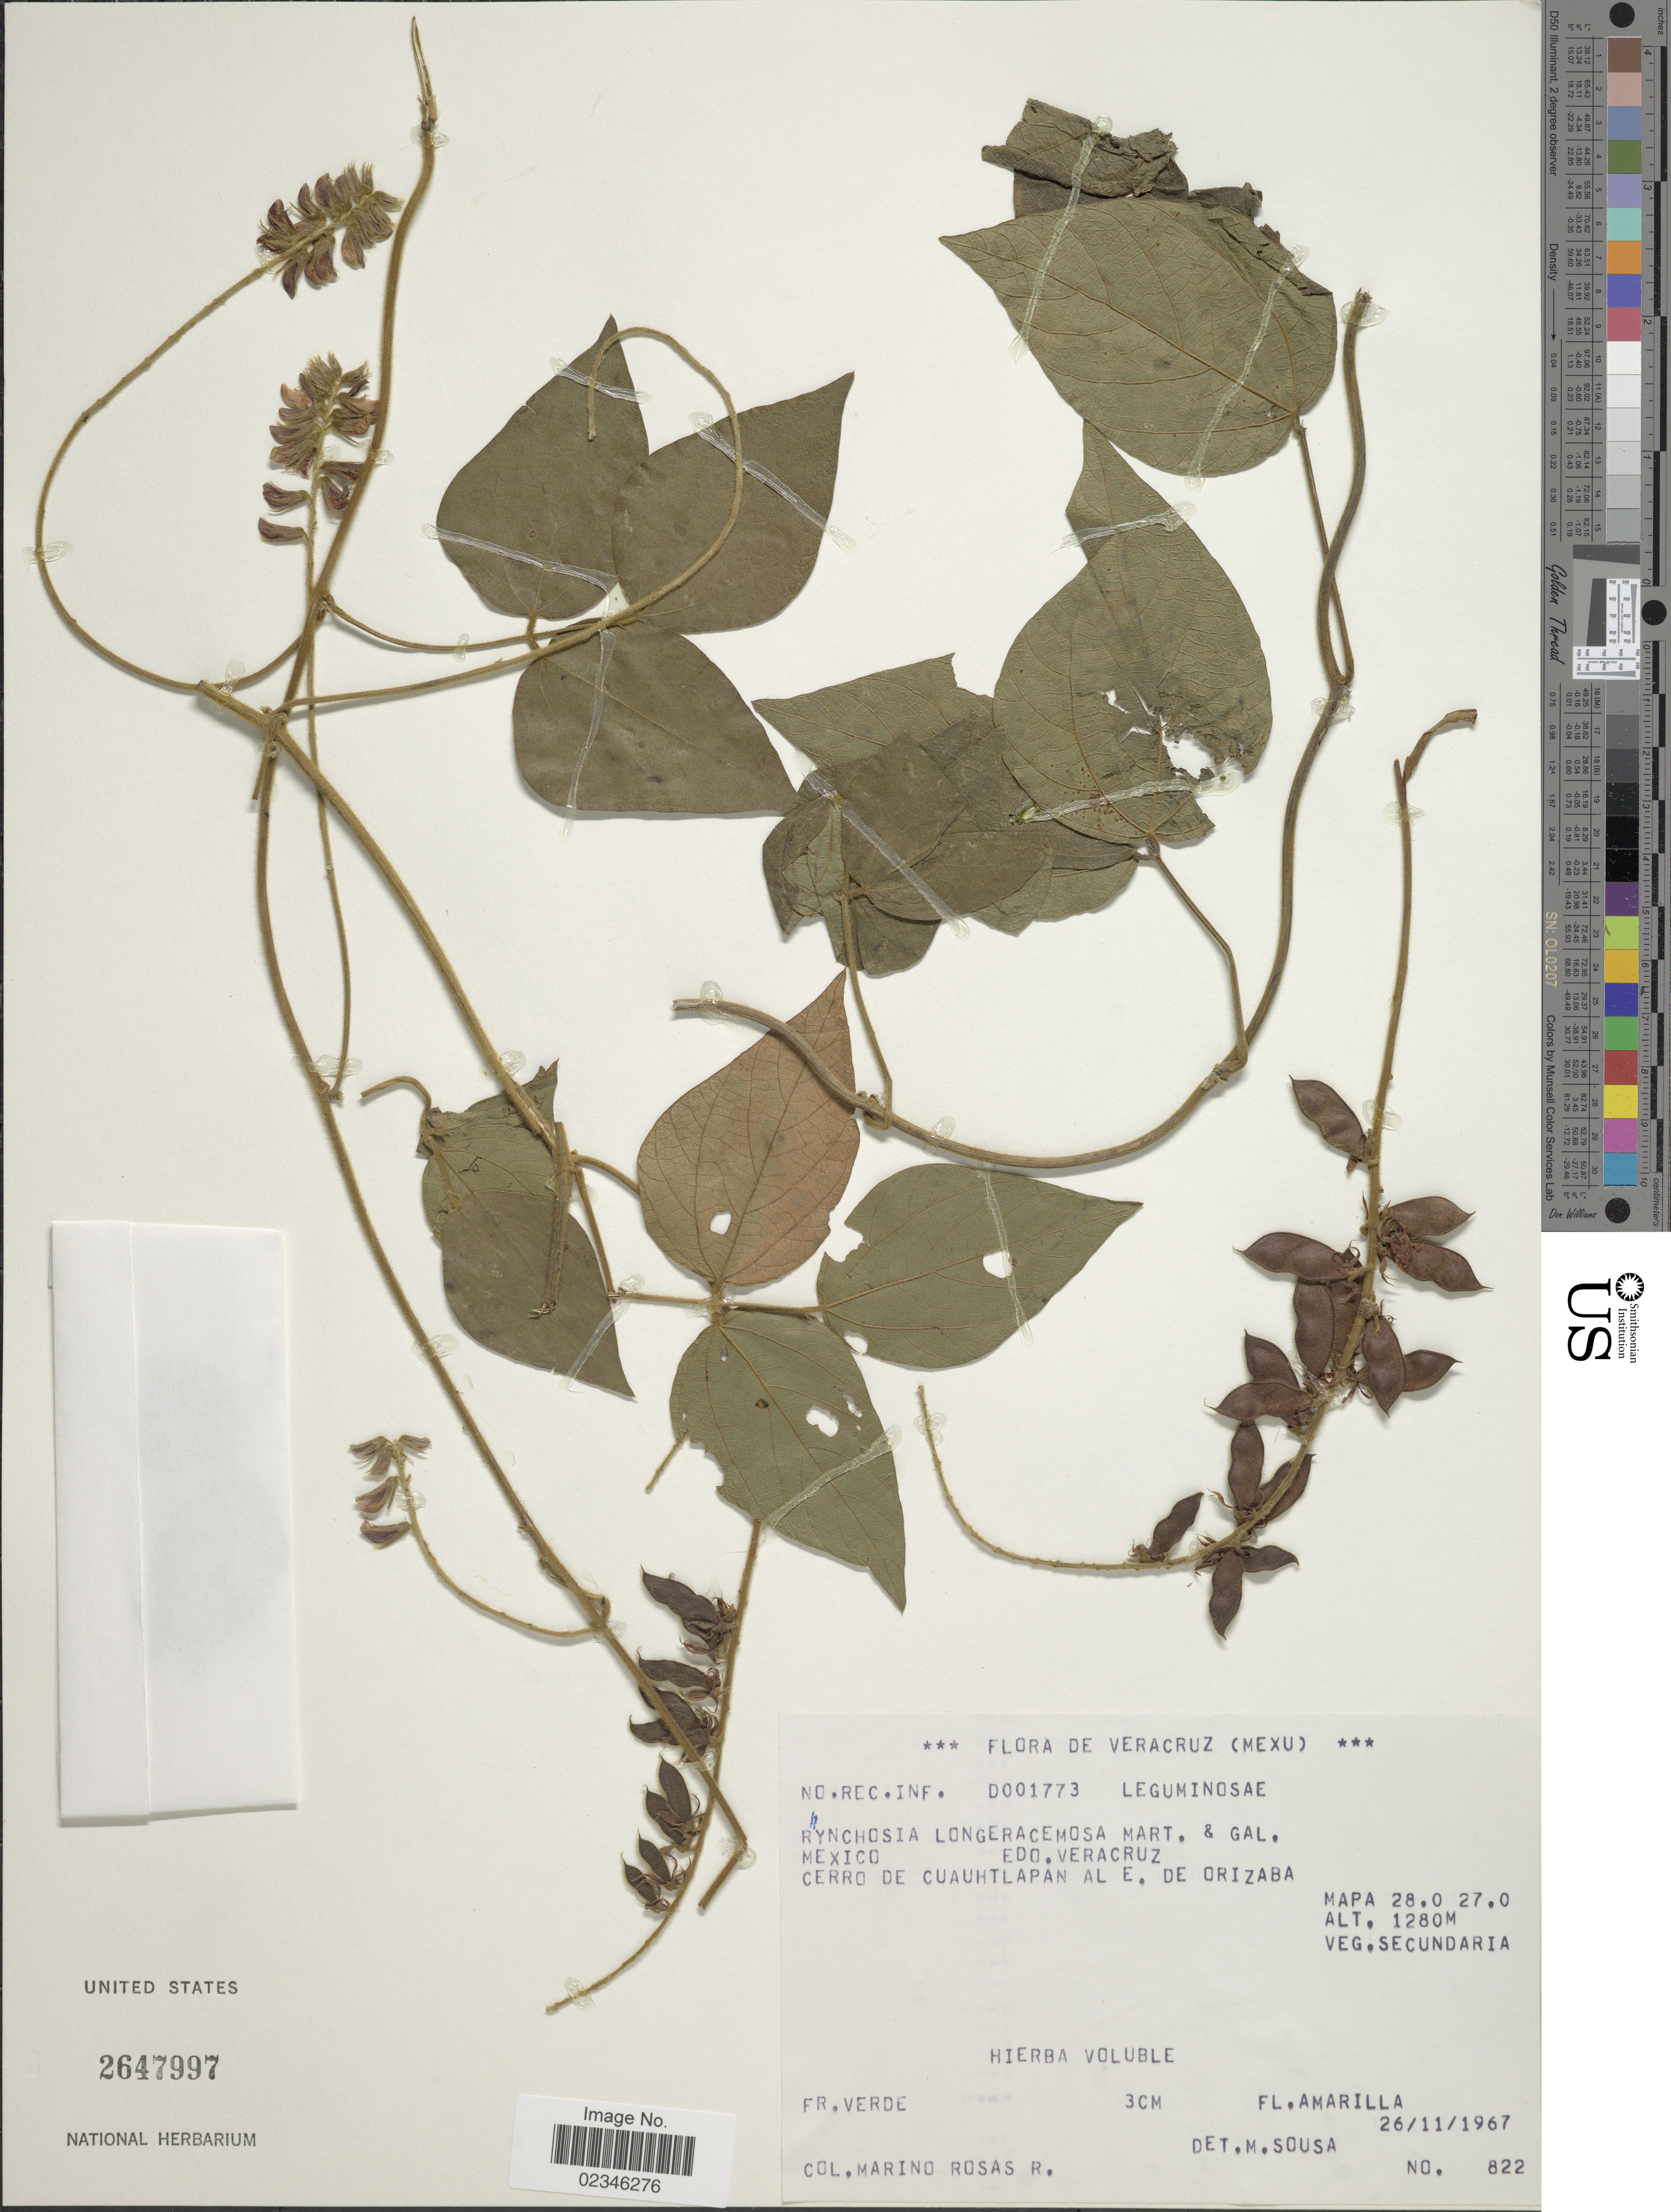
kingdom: Plantae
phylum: Tracheophyta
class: Magnoliopsida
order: Fabales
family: Fabaceae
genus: Rhynchosia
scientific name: Rhynchosia longeracemosa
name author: M. Martens & Galeotti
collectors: M. Rosas R.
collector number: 822/D001773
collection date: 1967-11-26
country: Mexico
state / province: Veracruz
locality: Veracruz (Mexu). Cerro de Cuauhtlapan al E. de Orizaba. Mapa 28.0 27.0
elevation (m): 1280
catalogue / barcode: US 2647997